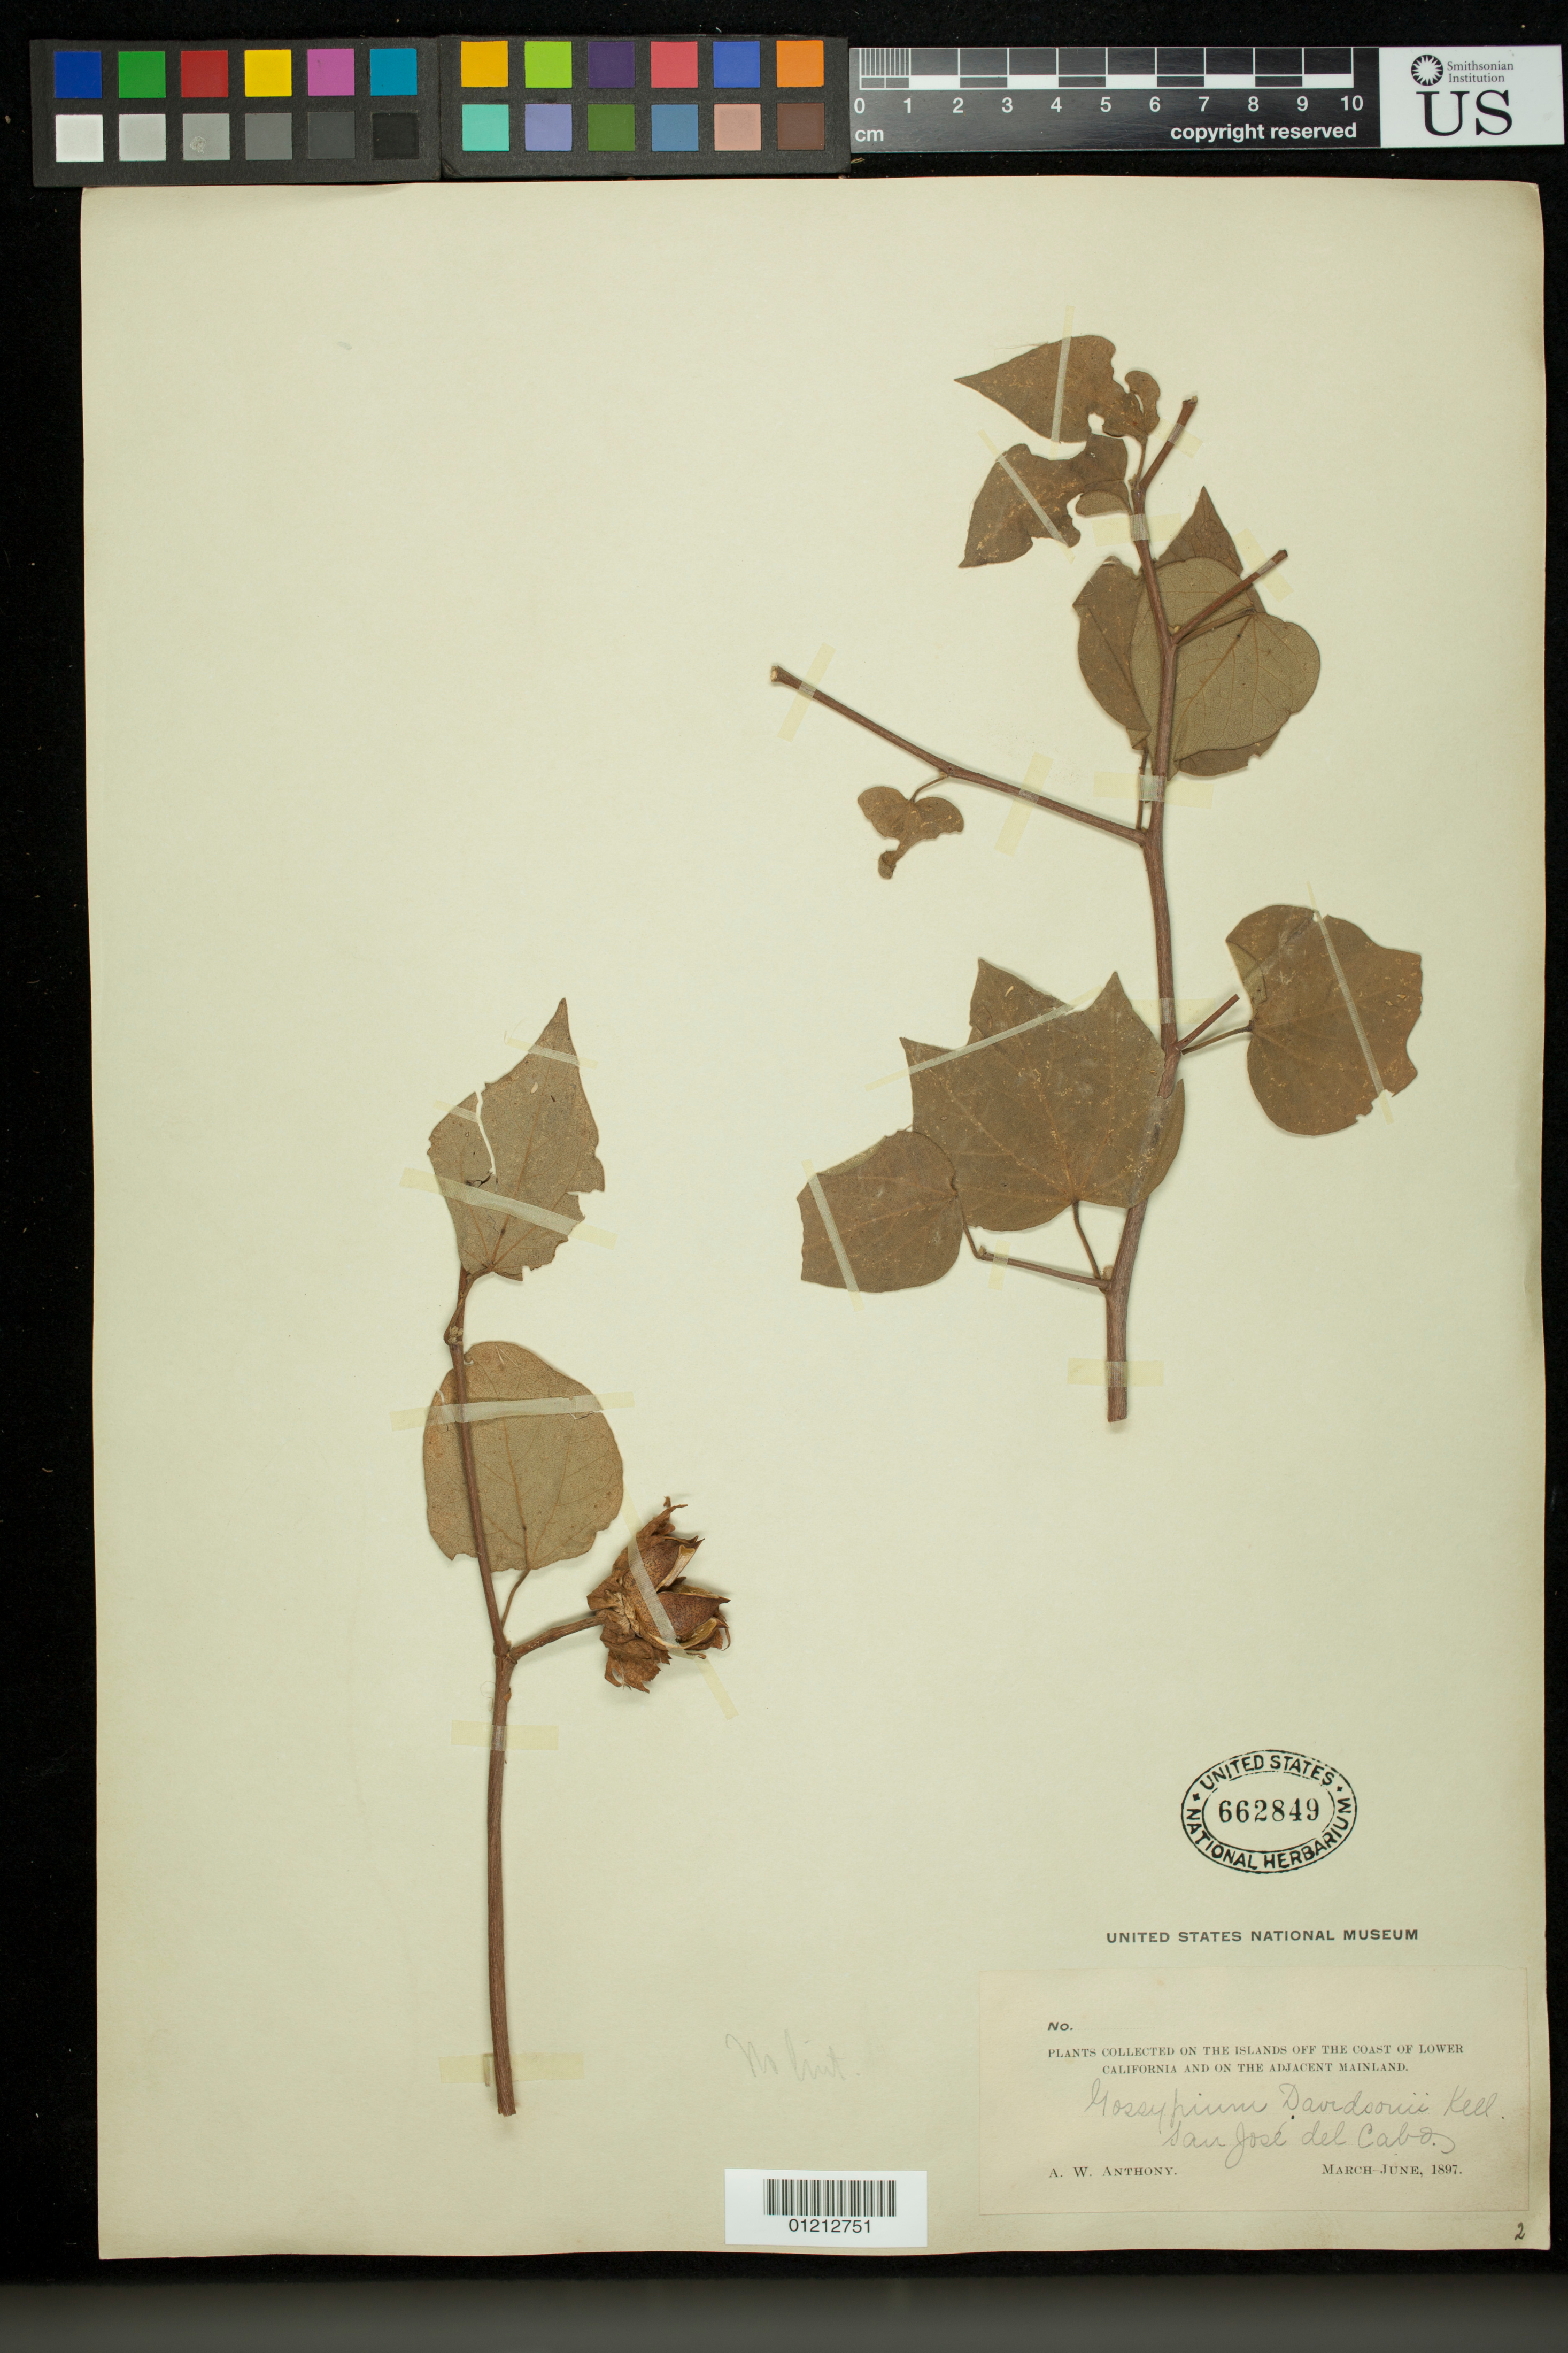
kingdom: Plantae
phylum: Tracheophyta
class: Magnoliopsida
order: Malvales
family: Malvaceae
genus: Gossypium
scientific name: Gossypium davidsonii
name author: Kellogg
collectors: A. W. Anthony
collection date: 1897-03/1897-06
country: Mexico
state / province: Baja California Sur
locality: Collected on the islands off the coast of lower California and on the adjacent mainland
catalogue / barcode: US 662849